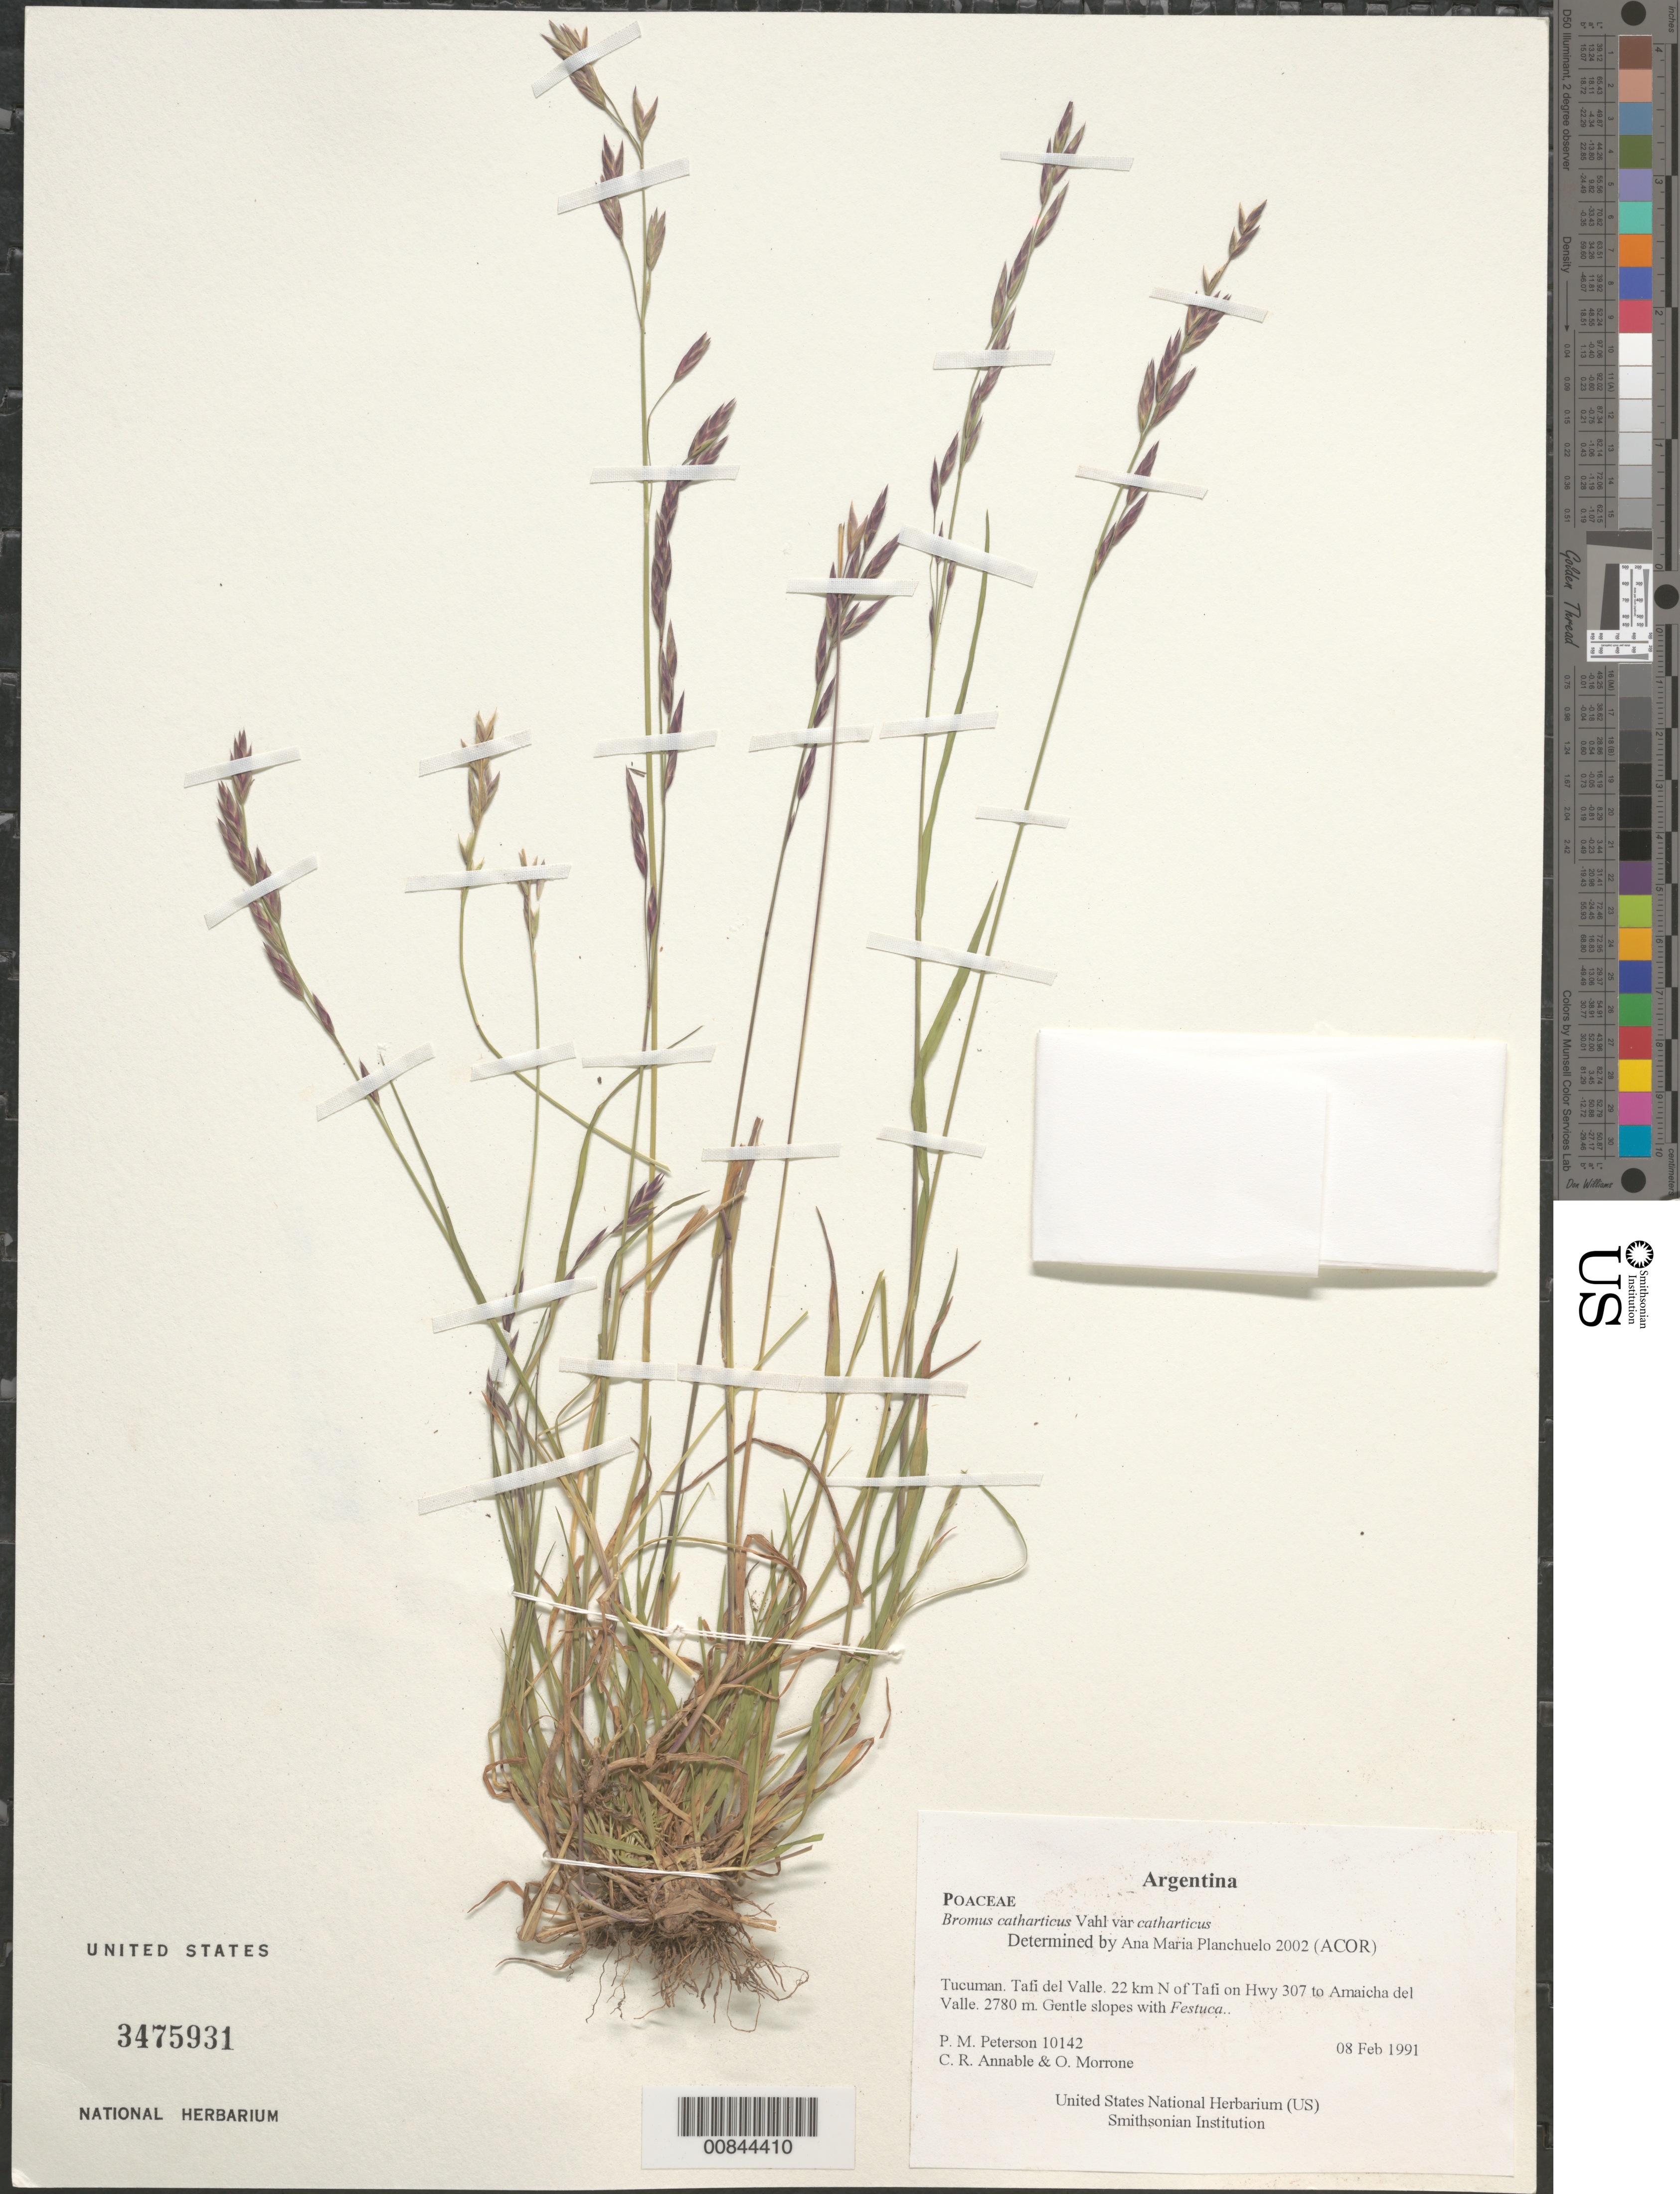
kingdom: Plantae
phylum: Tracheophyta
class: Liliopsida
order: Poales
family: Poaceae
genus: Bromus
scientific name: Bromus catharticus var. catharticus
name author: Vahl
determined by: Planchuelo, A. M.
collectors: P. M. Peterson, C. R. Annable & O. N. Morrone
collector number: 10142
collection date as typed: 08 Feb 1991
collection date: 1991-02-08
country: Argentina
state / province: Tucuman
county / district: Tafi del Valle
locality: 22 km N of Tafi on Hwy 307 to Amaicha del Valle.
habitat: Gentle slopes with Festuca.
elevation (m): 2780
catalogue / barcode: US 3475931